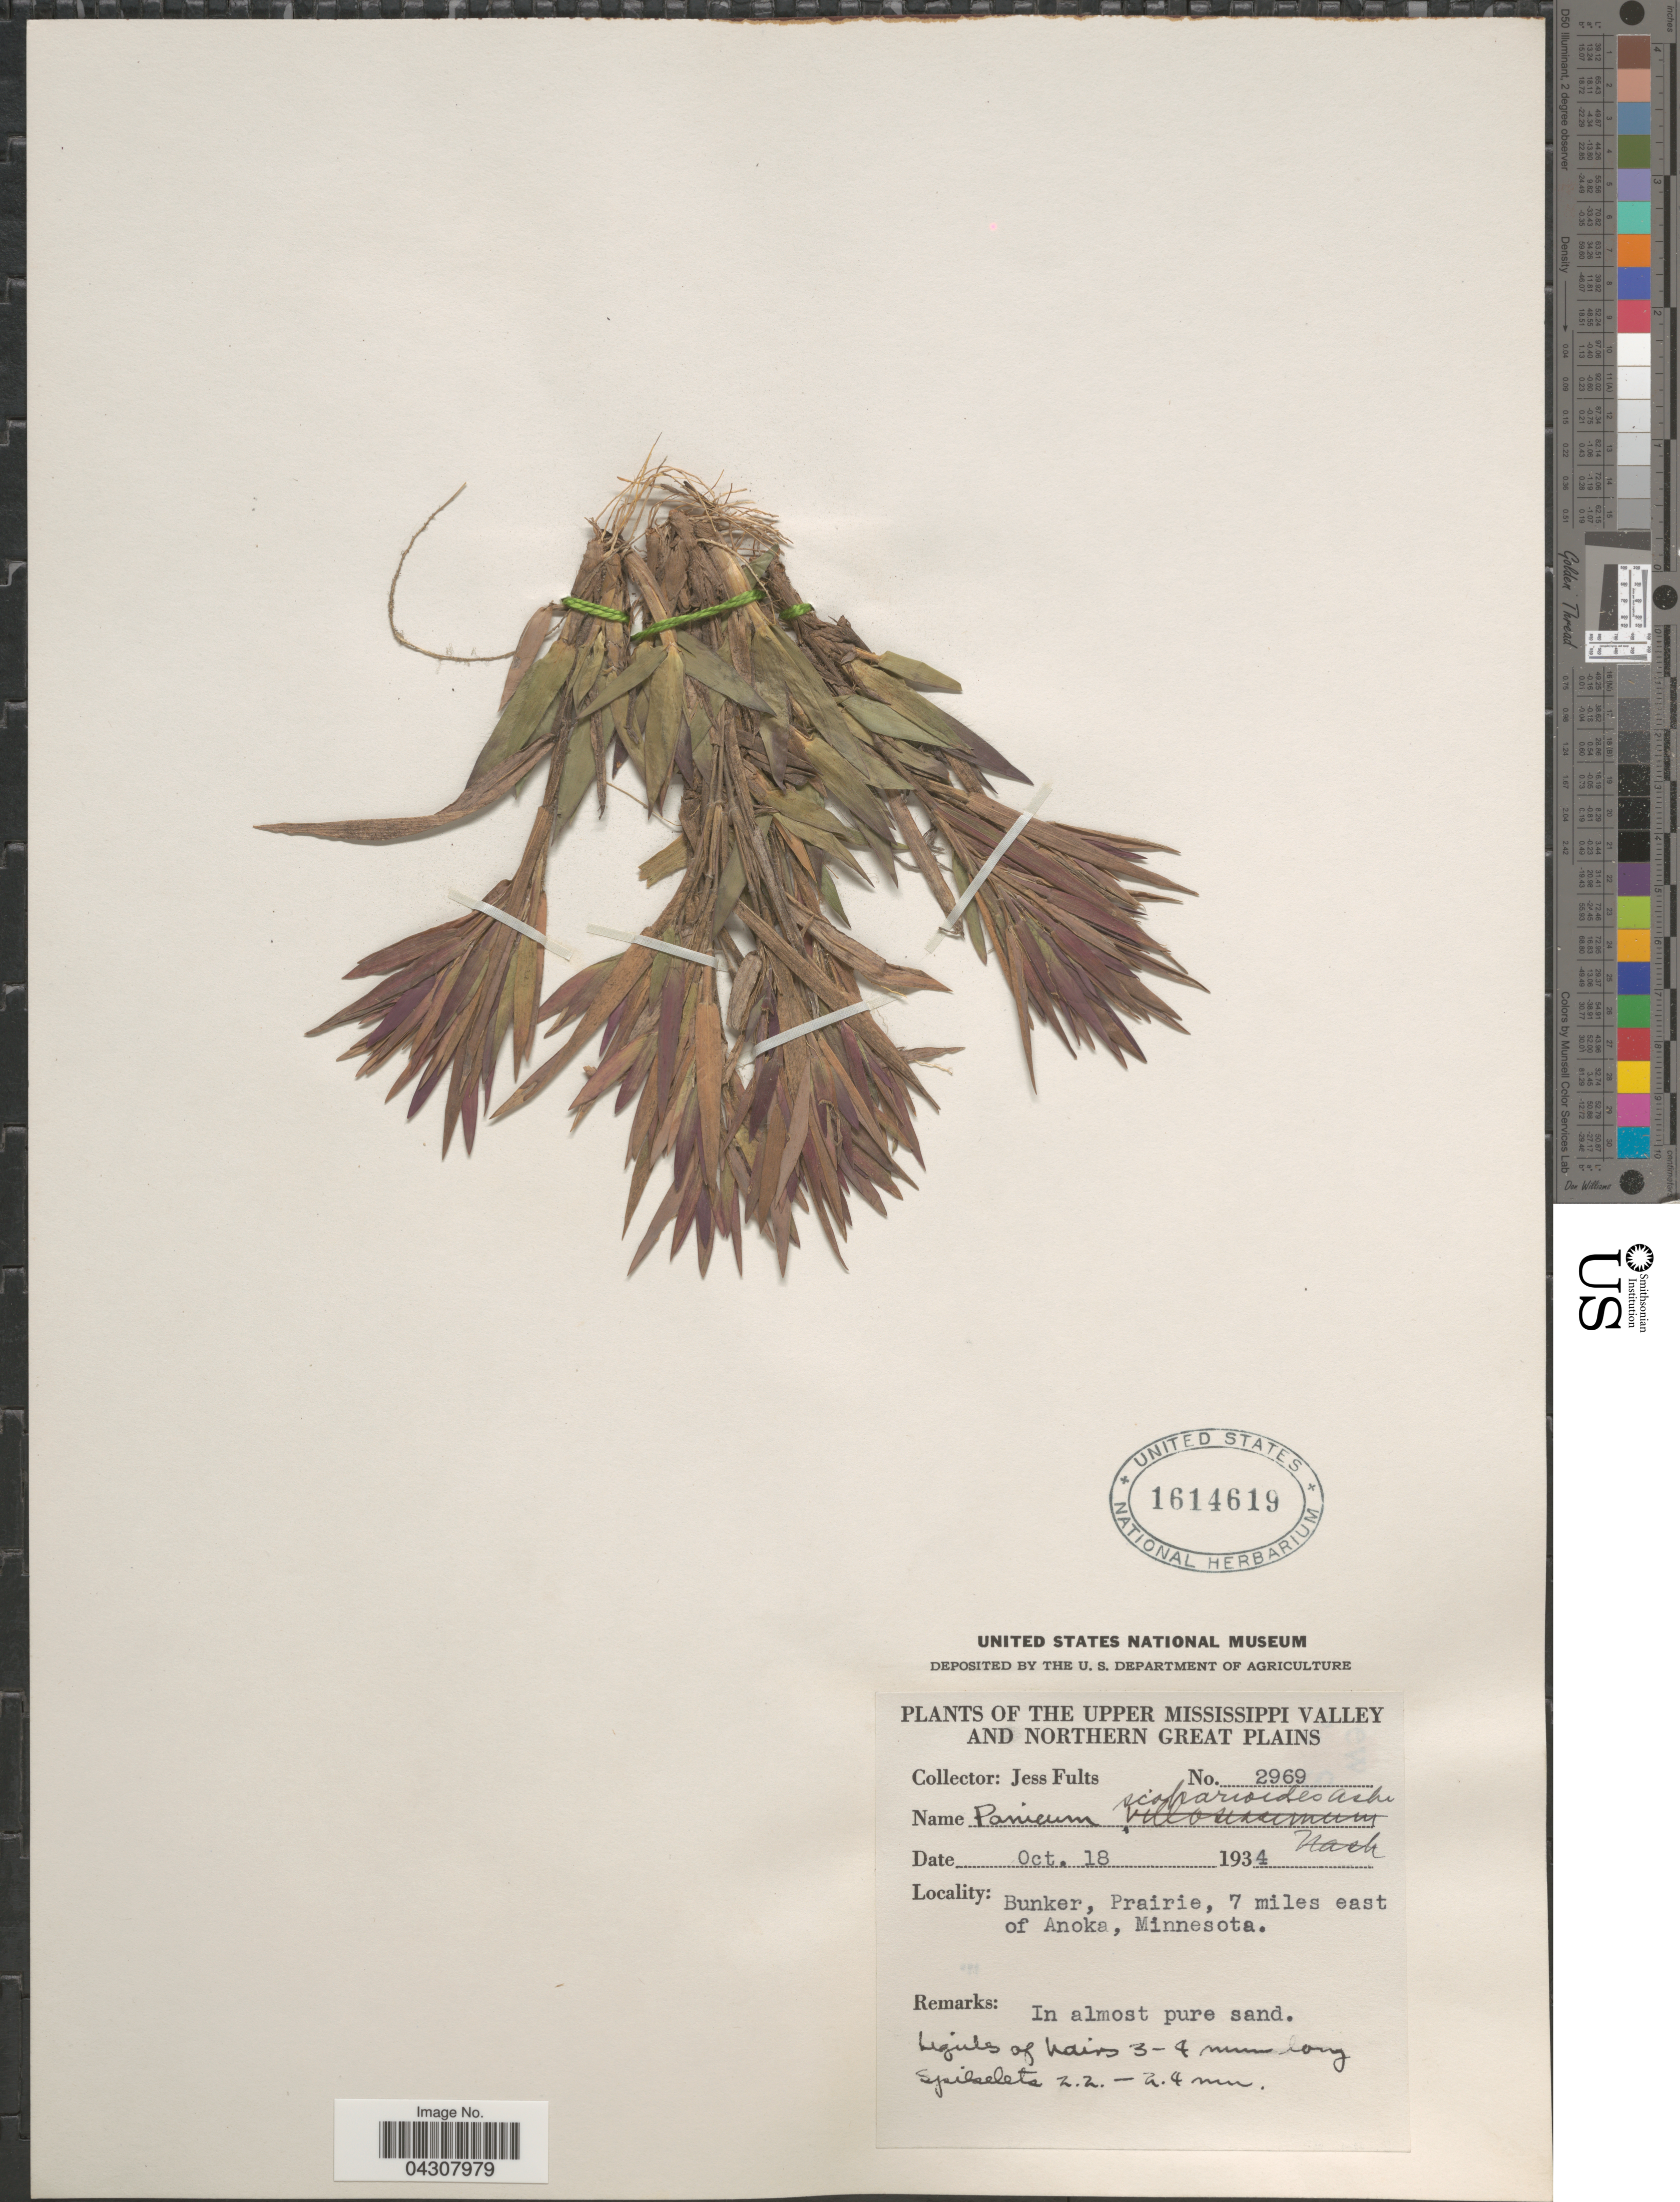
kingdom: Plantae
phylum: Tracheophyta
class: Liliopsida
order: Poales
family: Poaceae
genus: Dichanthelium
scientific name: Dichanthelium acuminatum var. acuminatum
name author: (Sw.) Gould & C.A. Clark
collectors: J. Fults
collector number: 2969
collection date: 1934-10-18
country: United States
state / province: Mississippi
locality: The Upper Mississippi Valley and Northern Great Plains. Bunker, Prairie, 7 miles east of Anoka.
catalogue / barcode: US 1614619